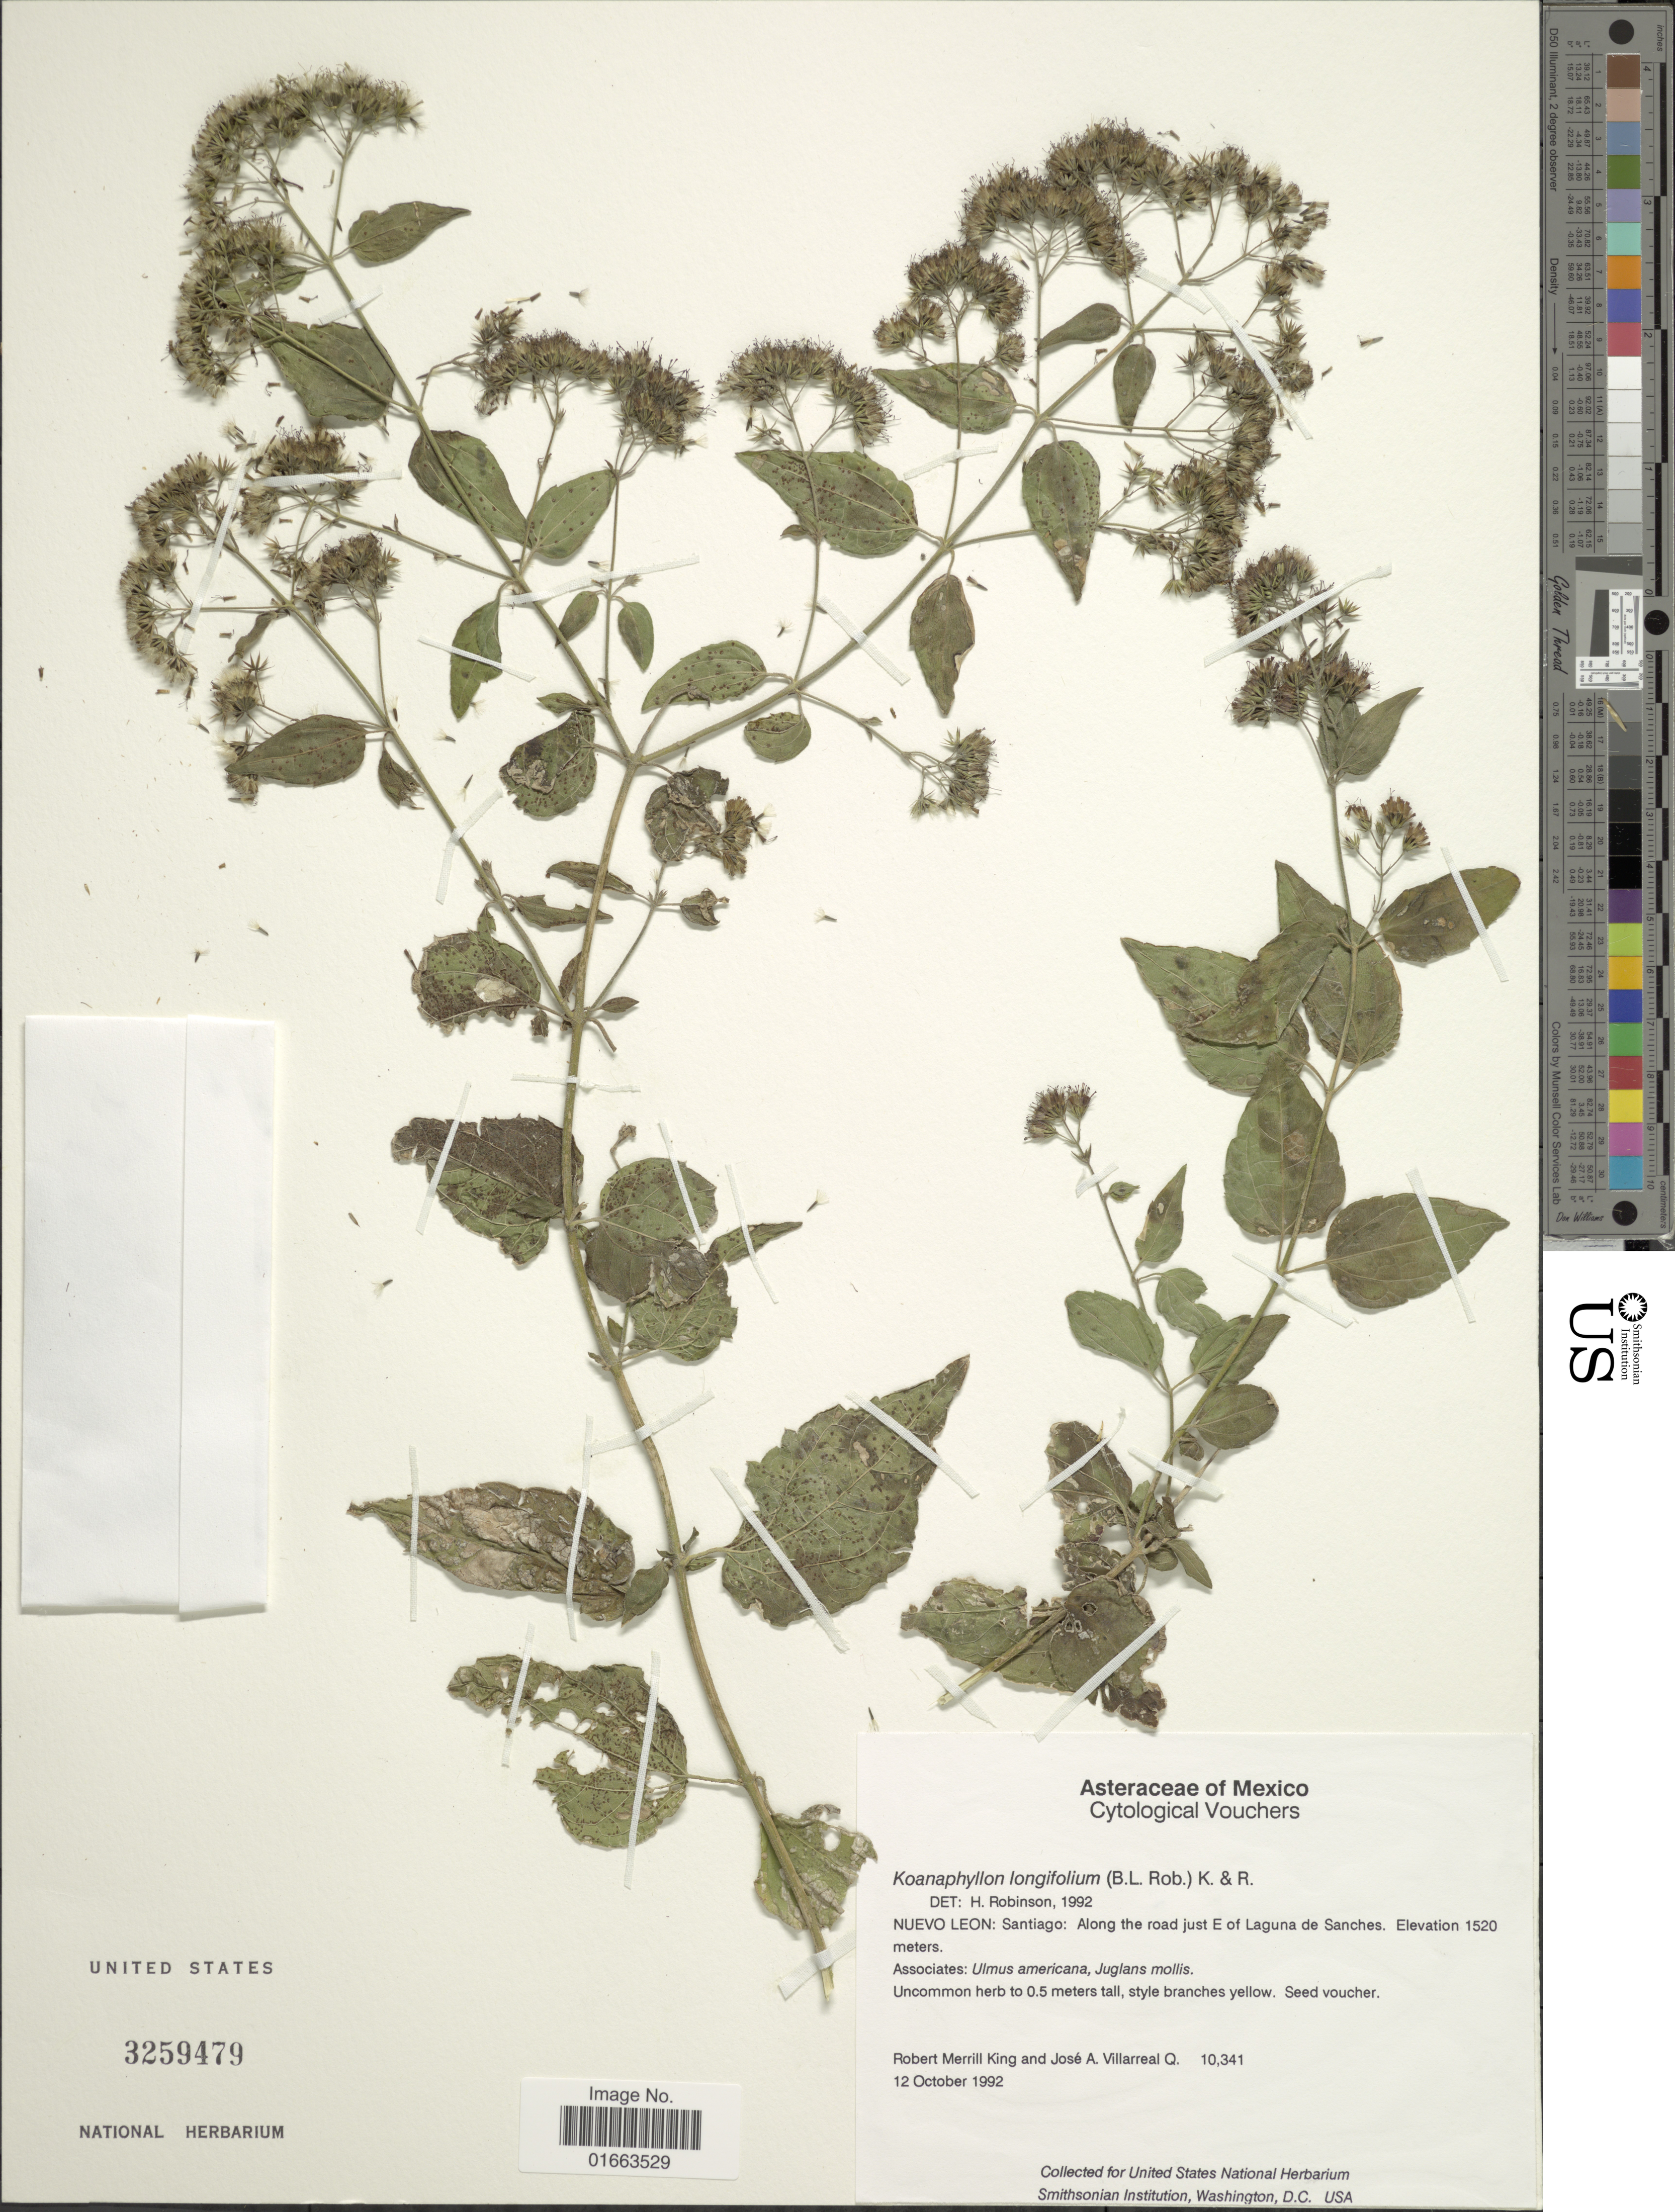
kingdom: Plantae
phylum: Tracheophyta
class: Magnoliopsida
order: Asterales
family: Asteraceae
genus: Koanophyllon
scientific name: Koanophyllon longifolium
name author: (B.L. Rob.) R.M. King & H. Rob.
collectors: R. M. King & J. Villarreal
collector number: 10341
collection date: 1992-10-12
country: Mexico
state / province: Nuevo León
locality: Santiago: Along the road just E of Laguna de Sanches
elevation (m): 1520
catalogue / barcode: US 3259479